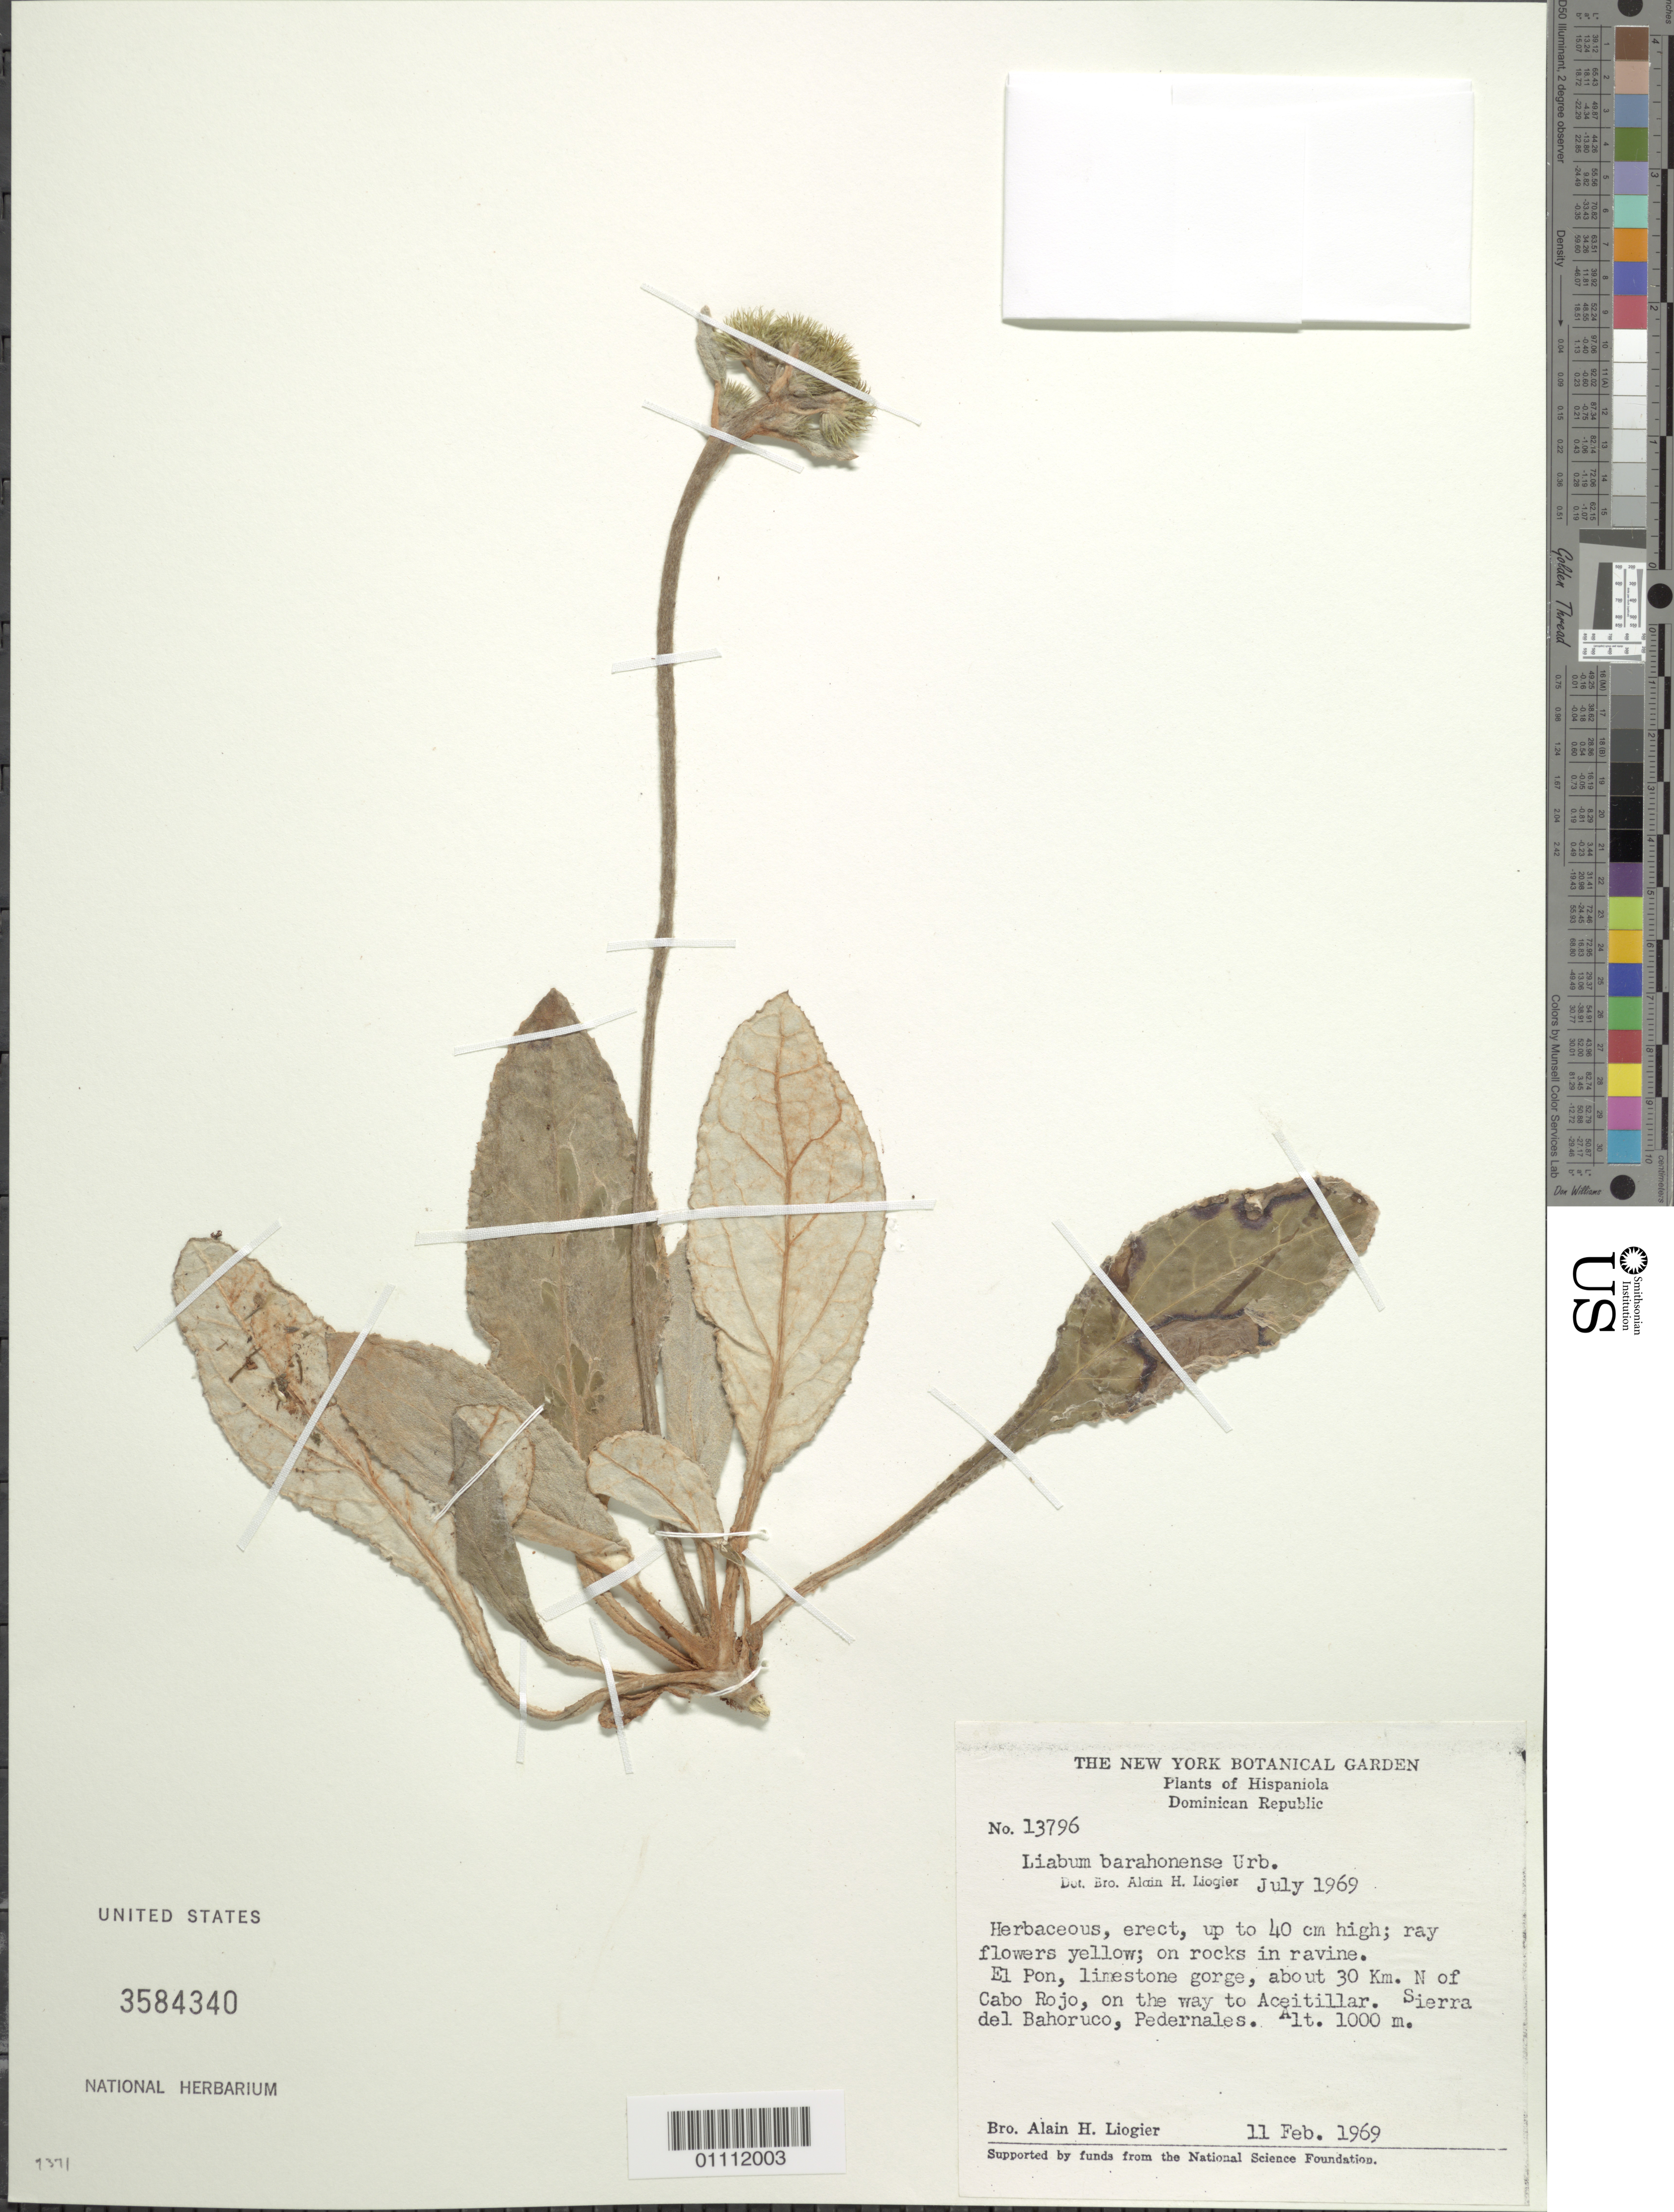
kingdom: Plantae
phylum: Tracheophyta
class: Magnoliopsida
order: Asterales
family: Asteraceae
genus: Liabum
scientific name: Liabum barahonense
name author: Urb.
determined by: Liogier, Alain H.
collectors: A. H. Liogier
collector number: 13796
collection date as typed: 11 Feb 1969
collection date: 1969-02-11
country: Dominican Republic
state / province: Pedernales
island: Hispaniola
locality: Sierra del Bahoruco, El Pon, about 30 km N of Cabo Rojo, on the way to Aceitillar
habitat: Limestone gorge; on rocks in ravine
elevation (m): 1000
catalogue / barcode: US 3584340